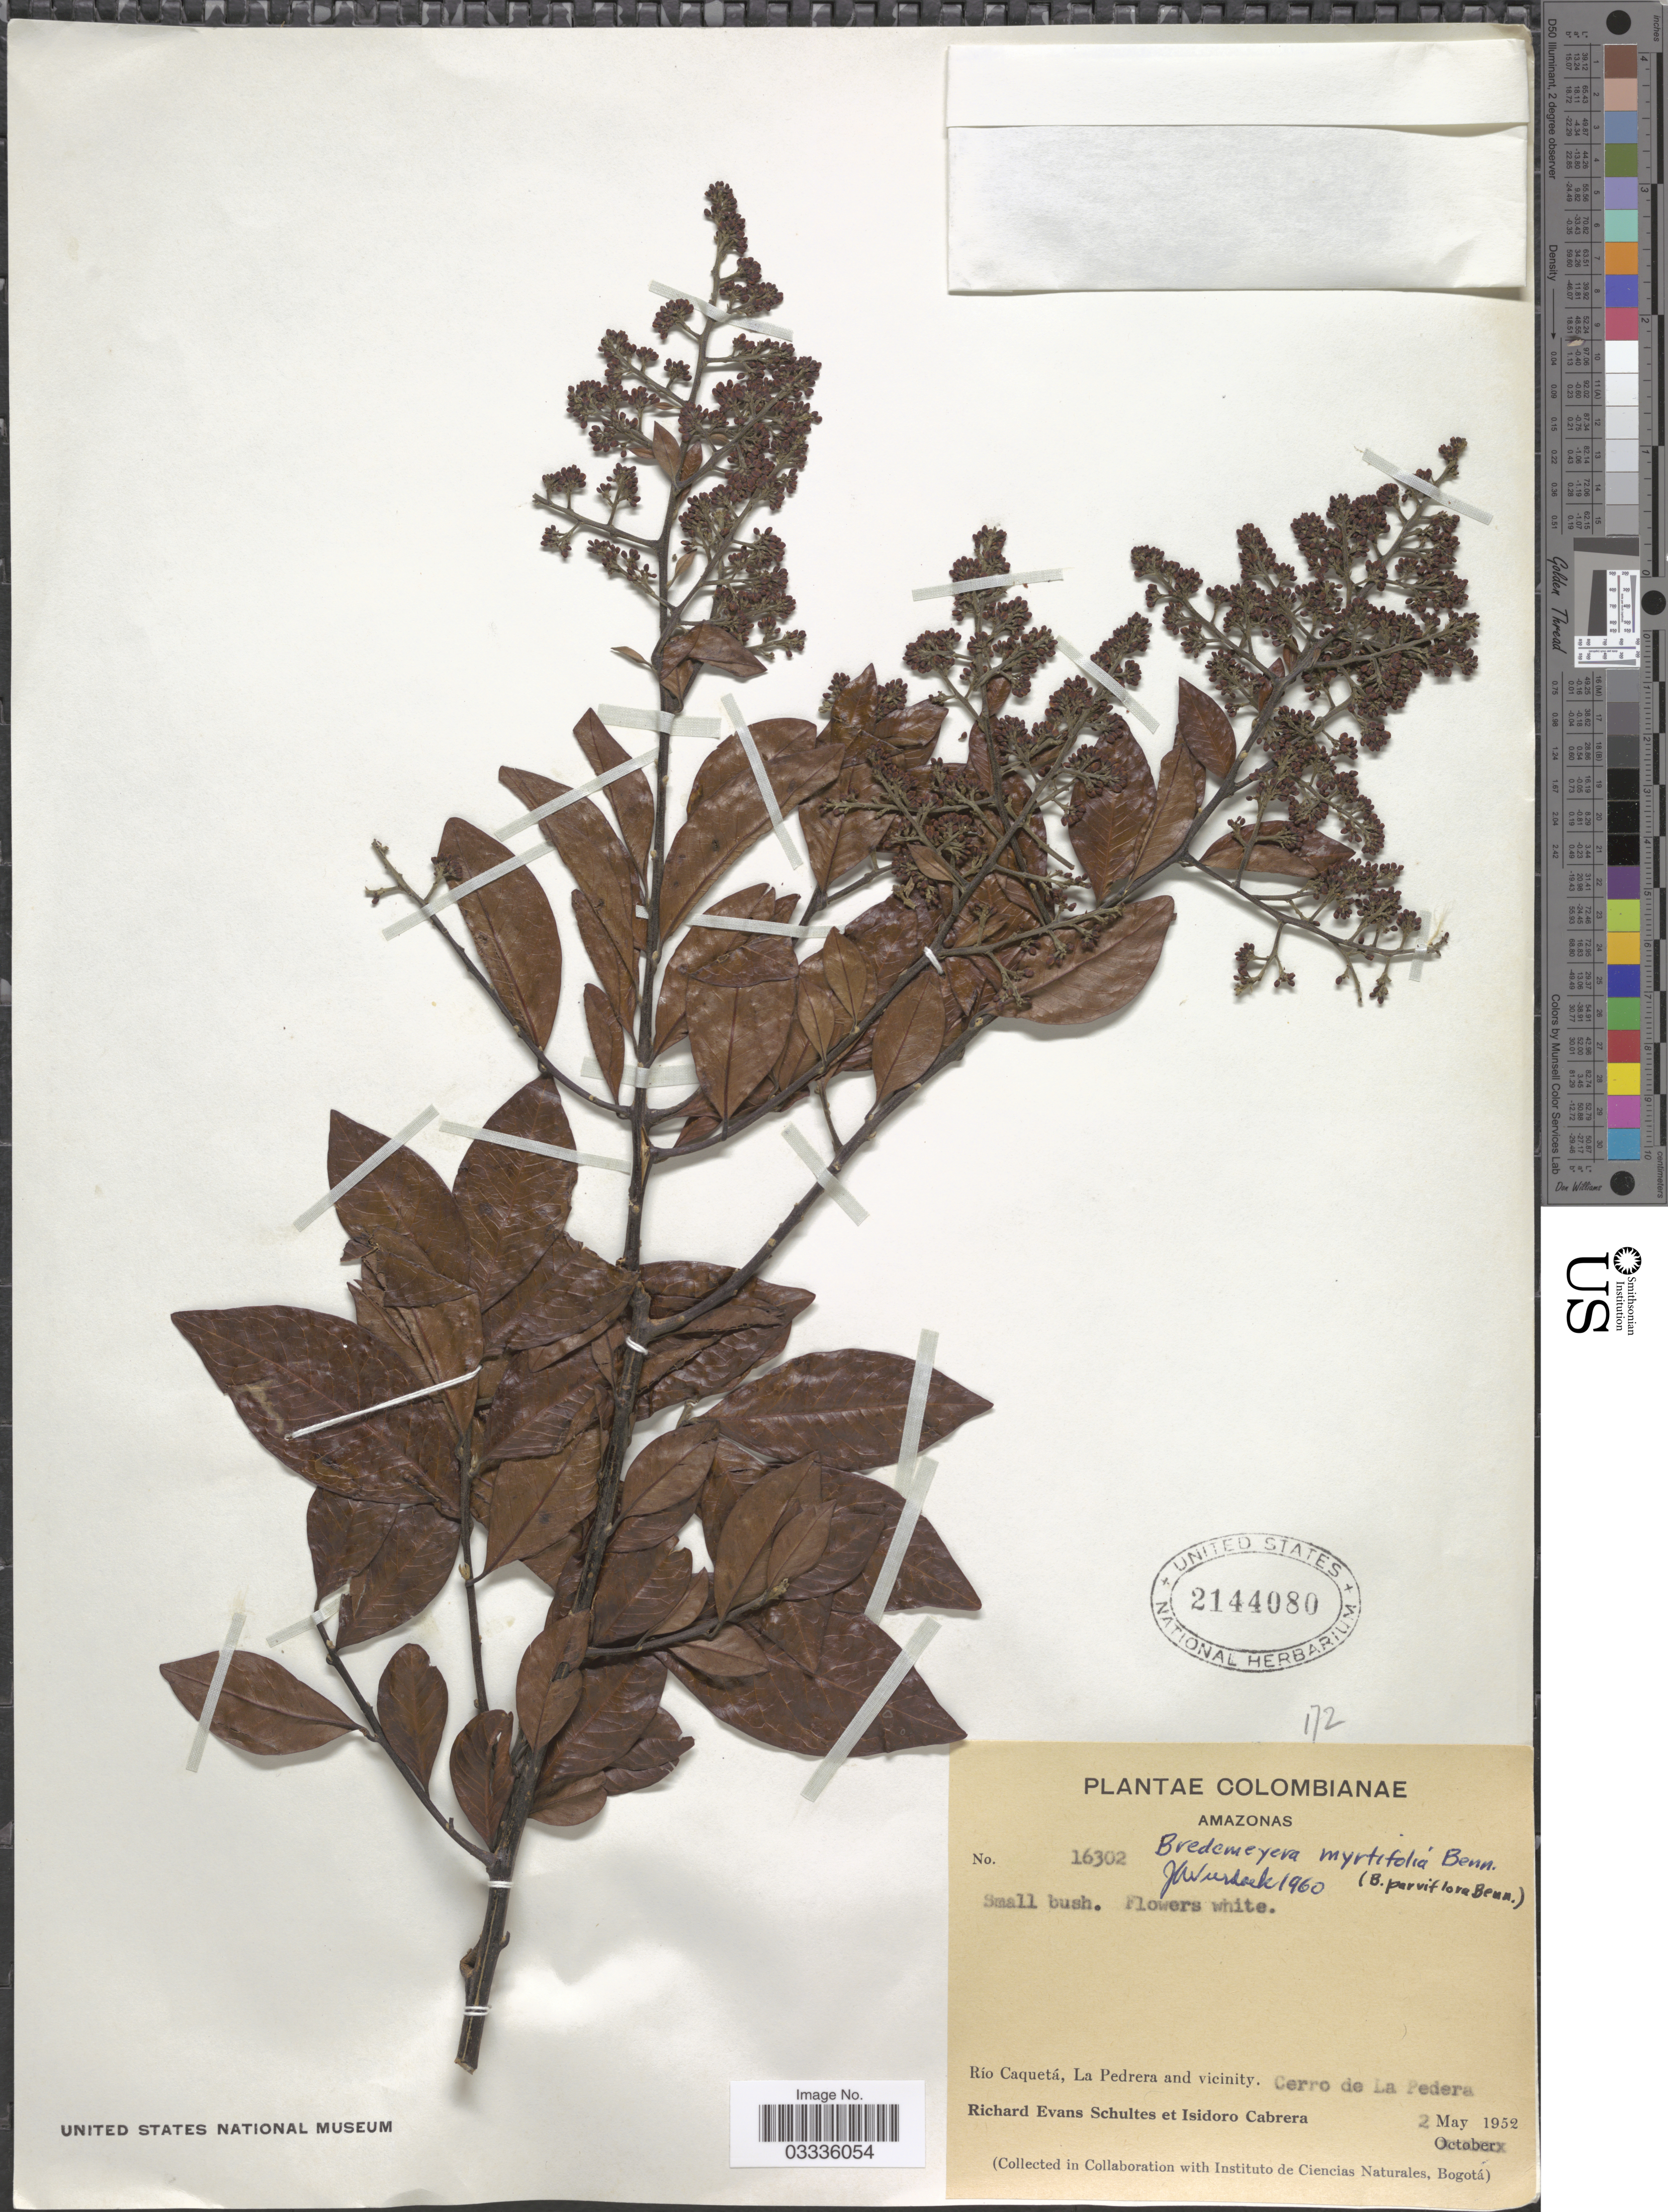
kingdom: Plantae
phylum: Tracheophyta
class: Magnoliopsida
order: Fabales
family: Polygalaceae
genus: Bredemeyera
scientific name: Bredemeyera myrtifolia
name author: A.W. Benn.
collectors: R. E. Schultes & I. Cabrera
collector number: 16302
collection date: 1952-05-02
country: Colombia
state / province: Amazônas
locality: Río Caquetá, La Pedrera and vicinity. Cerro de La Pedera.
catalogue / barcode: US 2144080